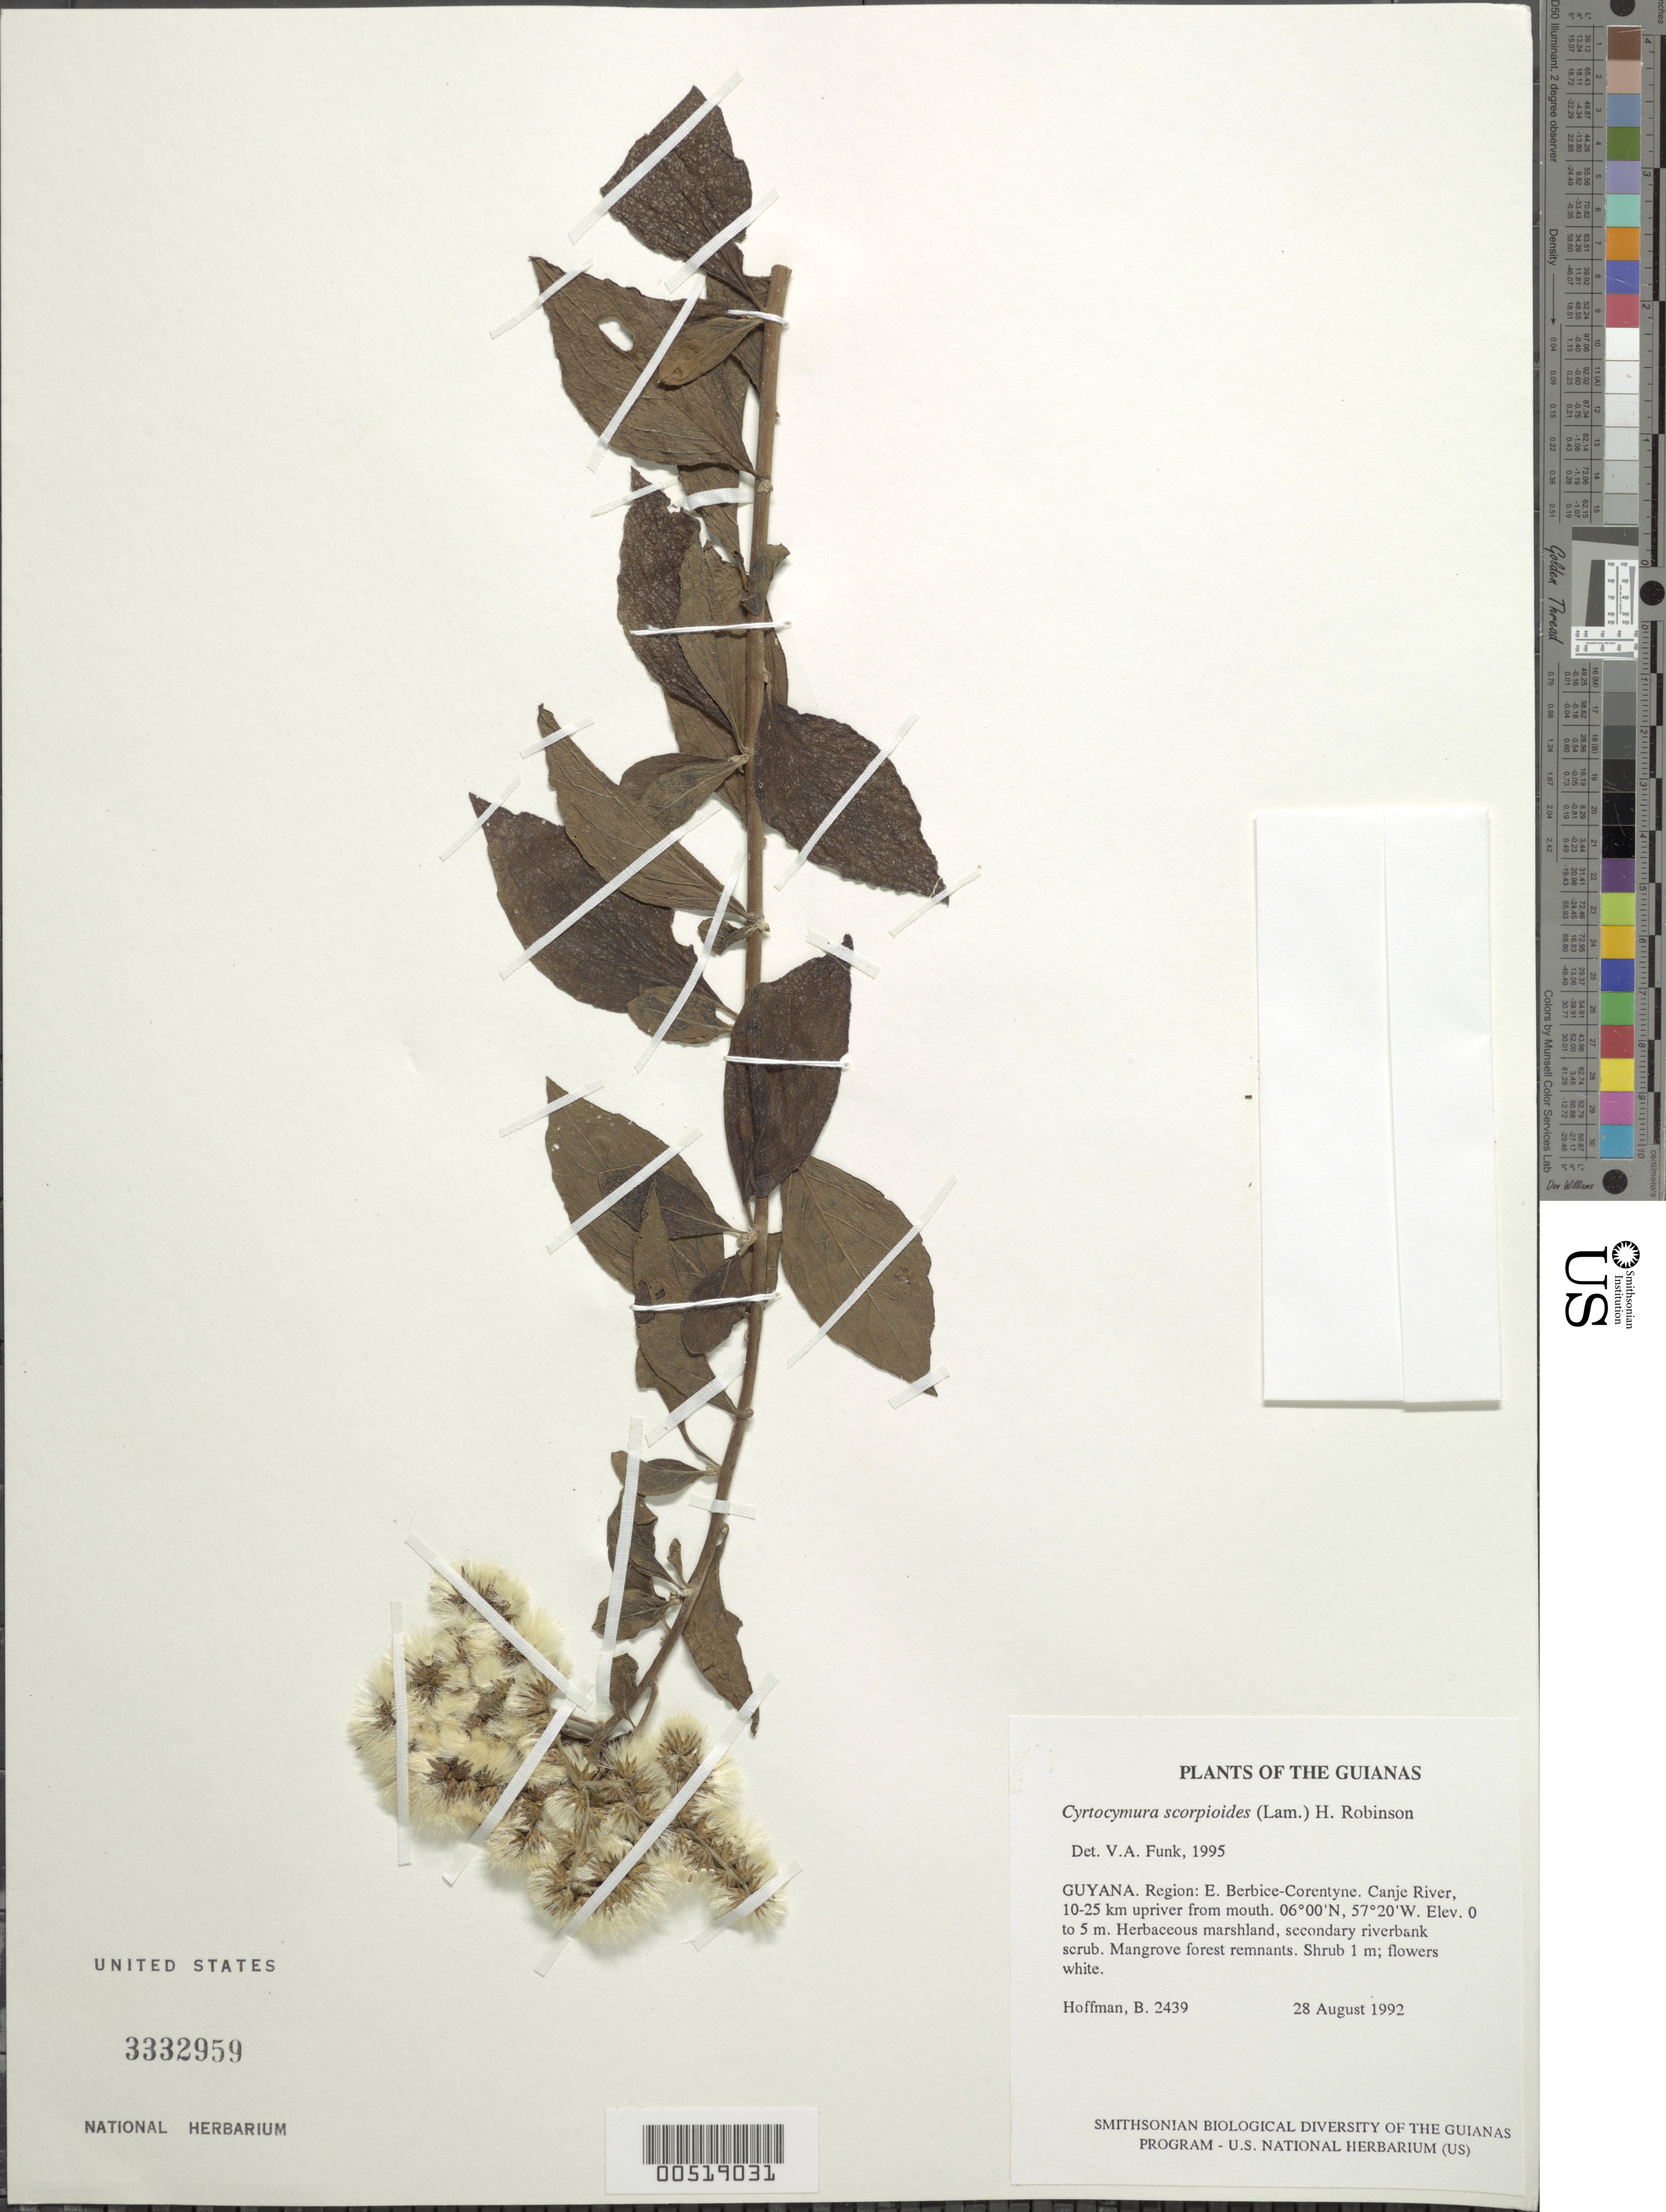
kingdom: Plantae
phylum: Tracheophyta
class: Magnoliopsida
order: Asterales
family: Asteraceae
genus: Cyrtocymura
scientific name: Cyrtocymura scorpioides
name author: (Lam.) H. Rob.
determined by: Funk, Vicki A., (BOT), Smithsonian Institution - National Museum of Natural History (UNITED STATES)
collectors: B. Hoffman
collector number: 2439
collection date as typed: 28 August 1992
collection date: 1992-08-28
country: Guyana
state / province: E. Berbice-Corentyne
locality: Canje River, 10-25 km upriver from mouth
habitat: Herbaceous marshland, secondary riverbank scrub. Mangrove forest remnants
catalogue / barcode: US 3332959